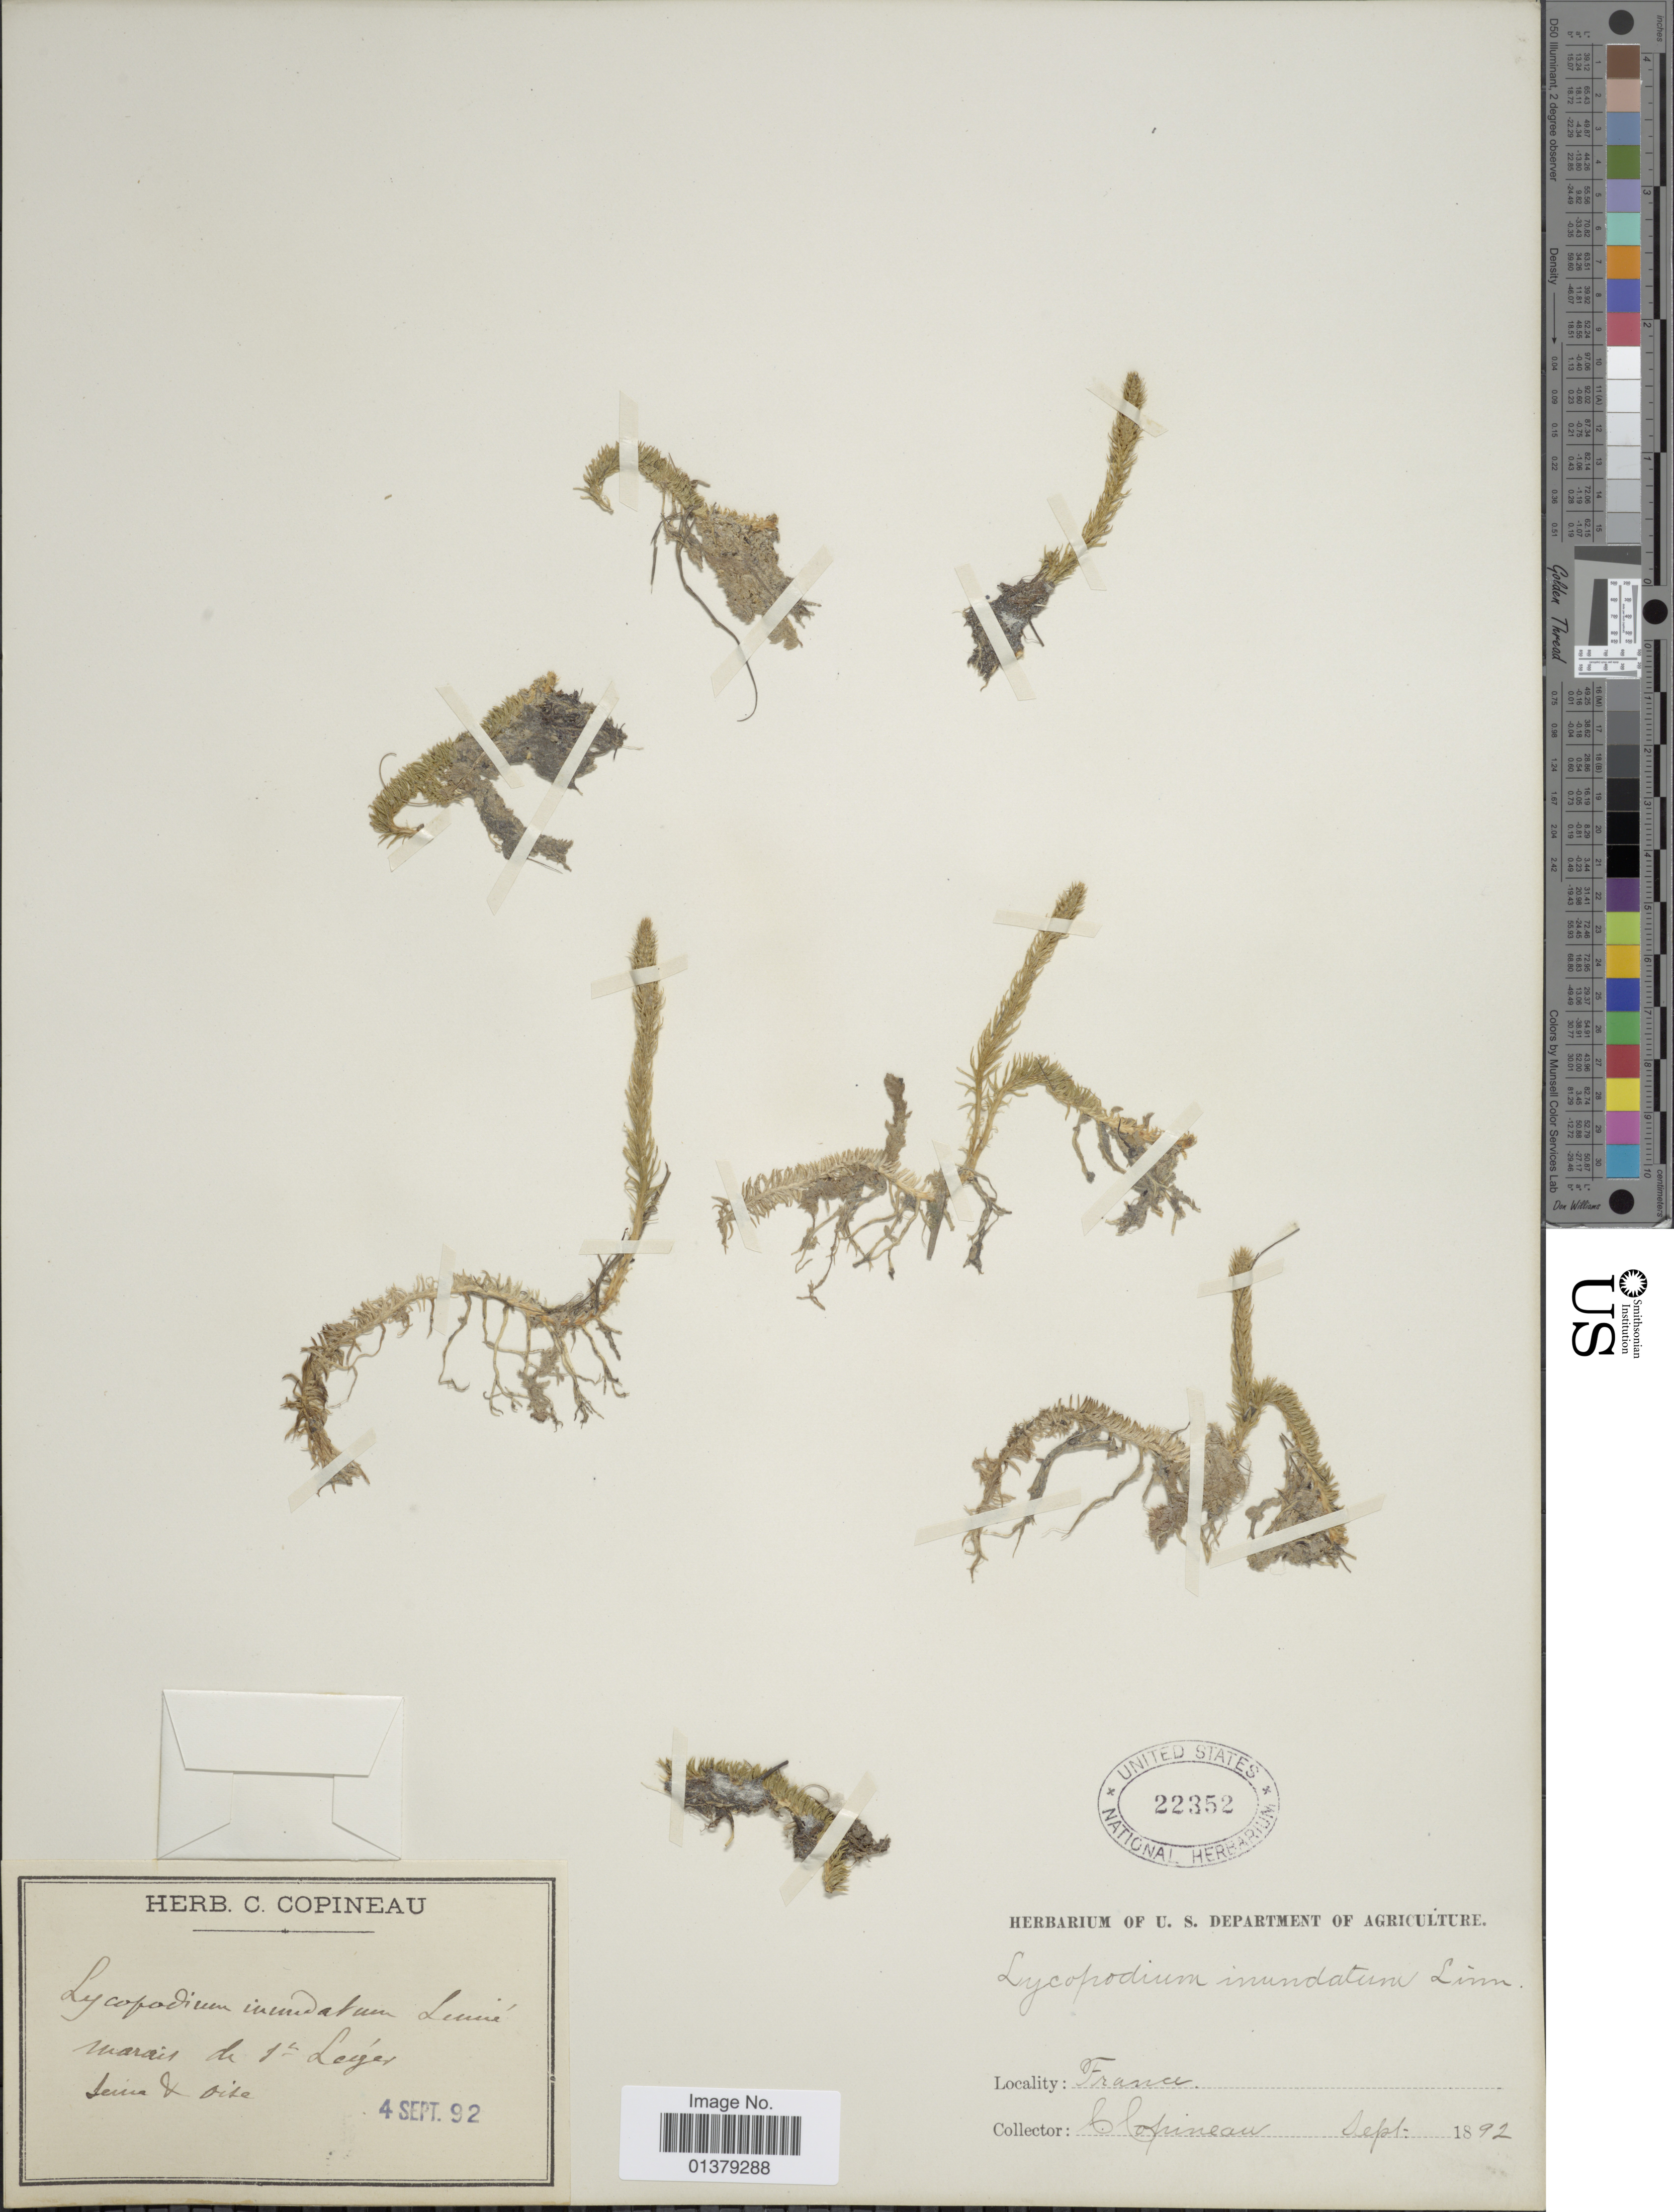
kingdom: Plantae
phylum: Tracheophyta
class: Lycopodiopsida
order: Lycopodiales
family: Lycopodiaceae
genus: Lycopodiella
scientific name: Lycopodiella inundata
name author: (L.) Holub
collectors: C. Copineau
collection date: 1892-09-04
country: France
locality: Marais de St Leyer [illegible text]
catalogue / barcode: US 22352